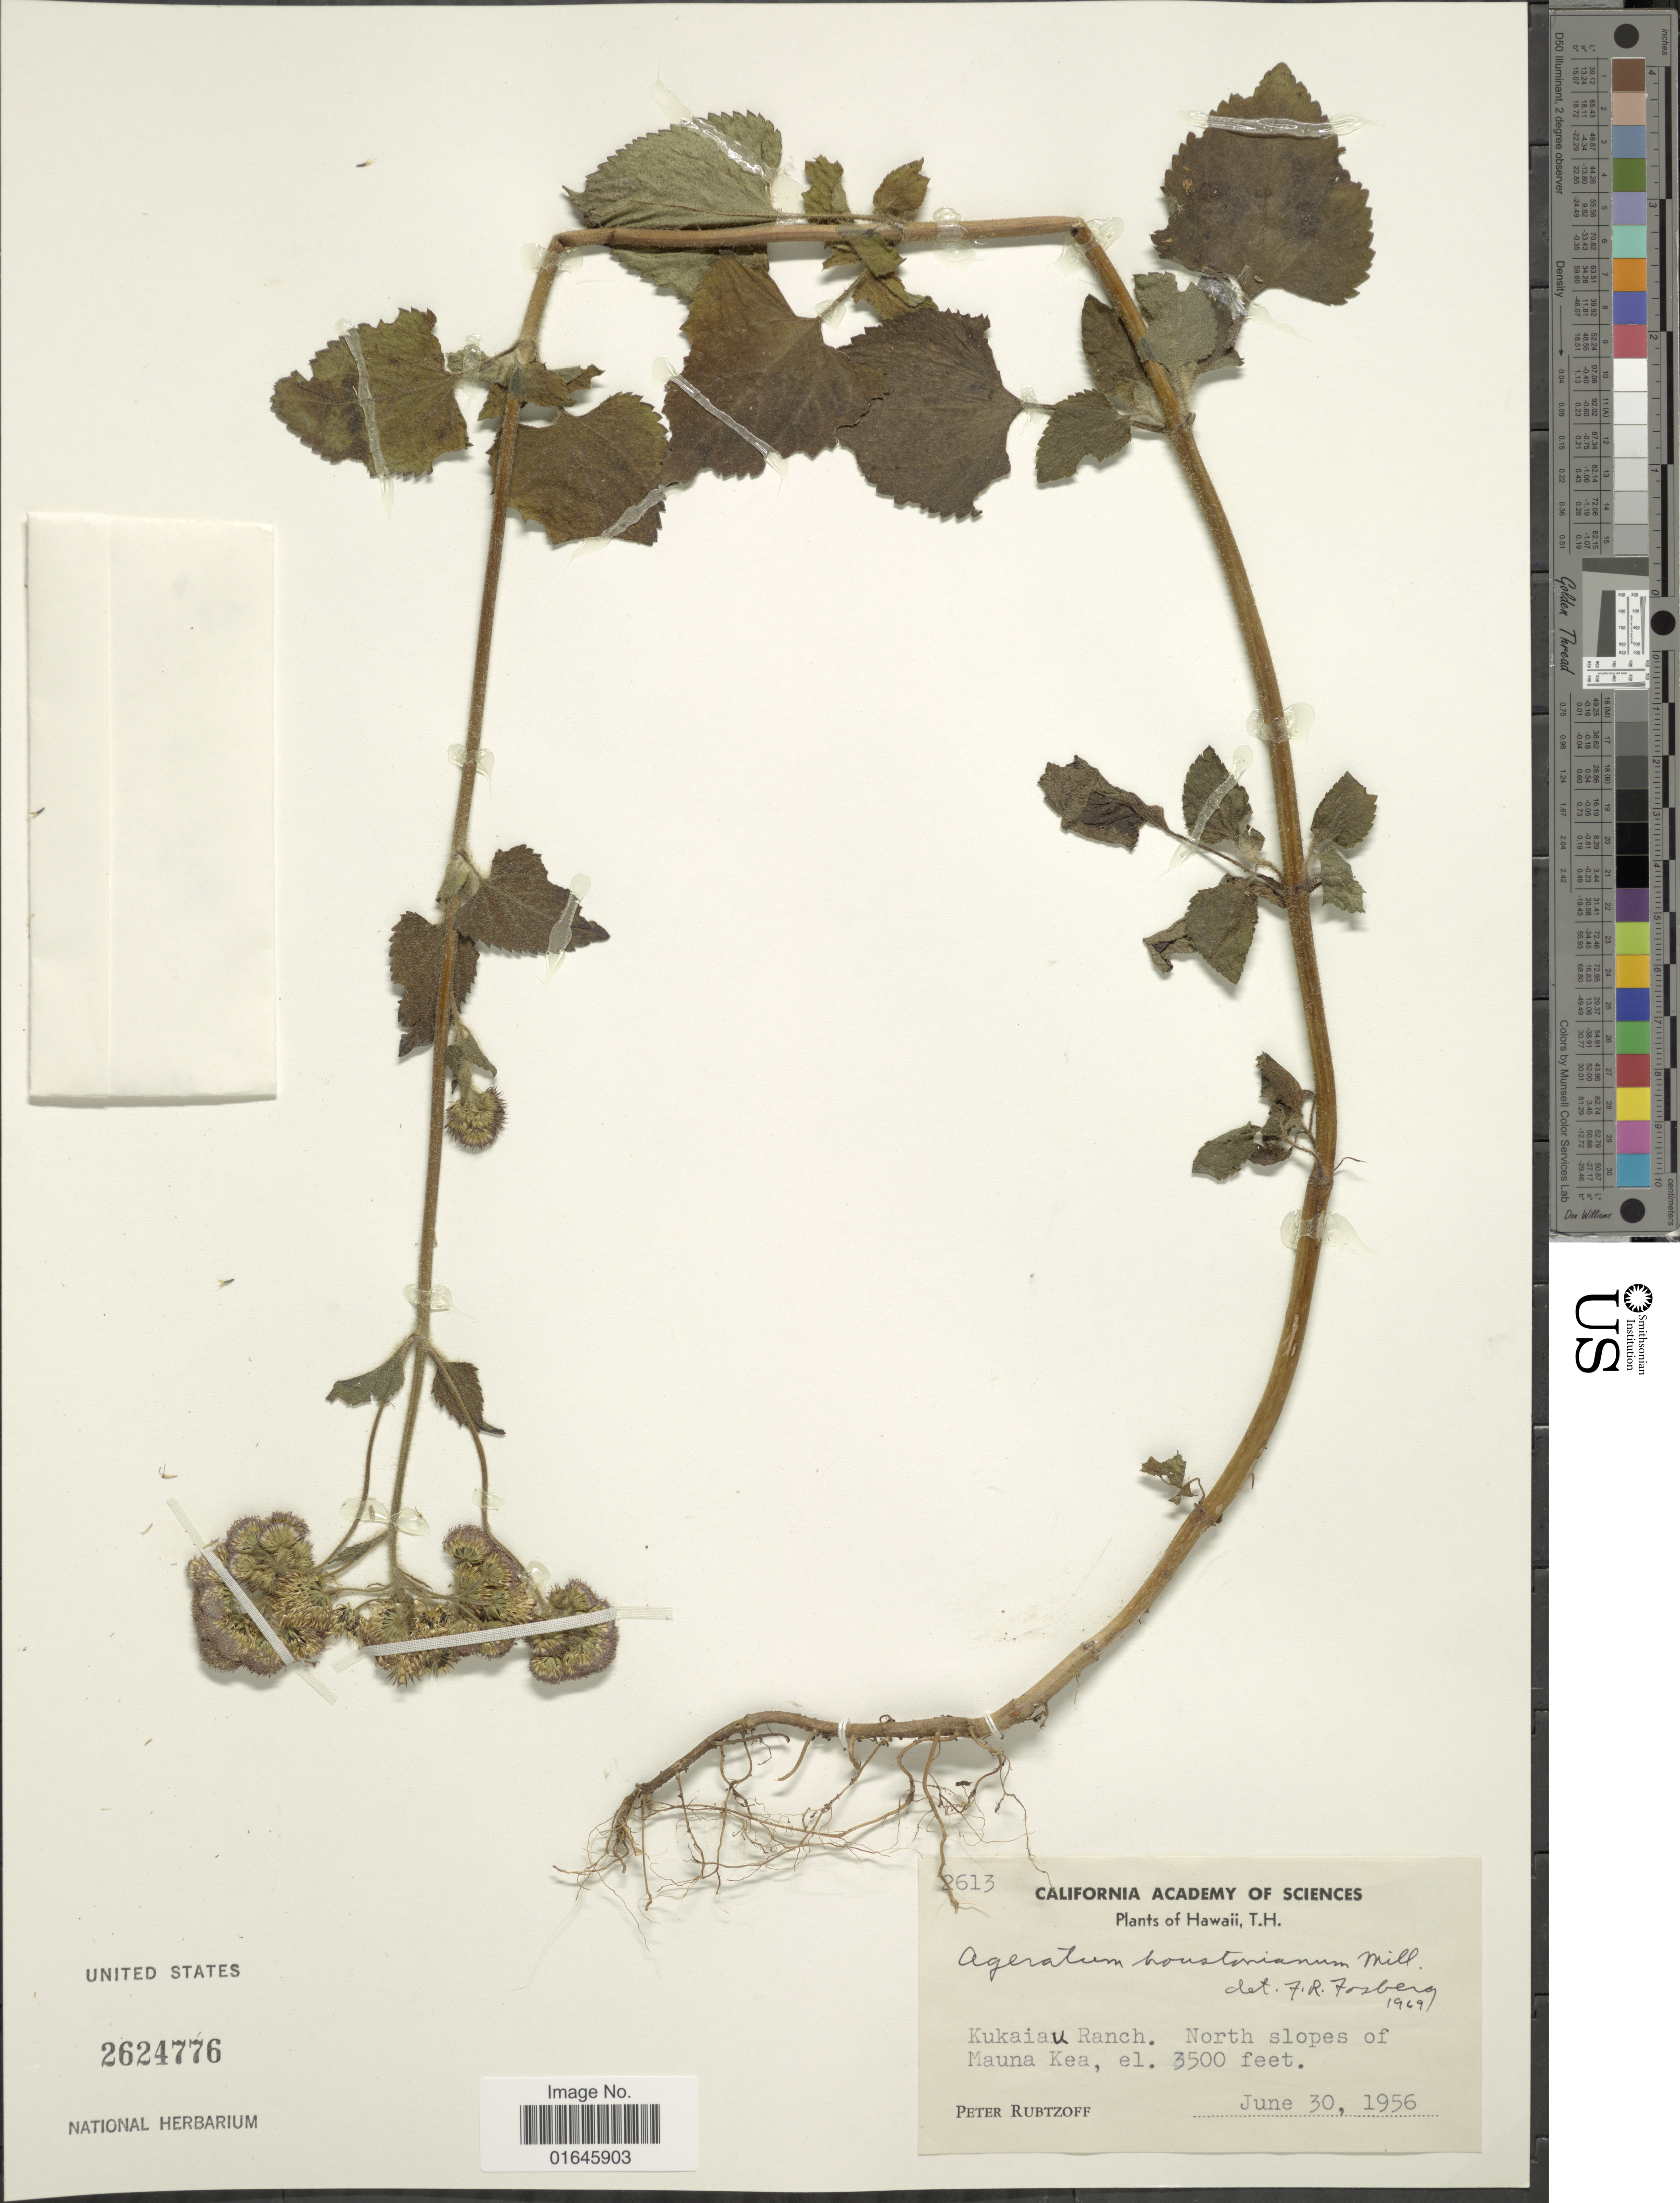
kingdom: Plantae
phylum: Tracheophyta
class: Magnoliopsida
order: Asterales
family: Asteraceae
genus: Ageratum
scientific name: Ageratum houstonianum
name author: Mill.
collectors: P. Rubtzoff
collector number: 2613*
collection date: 1956-06-30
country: United States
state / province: Hawaii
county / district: Hawaii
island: Hawaii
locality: Kukaiau Ranch, North slopes of Mauna Kea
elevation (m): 1067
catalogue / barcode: US 2624776